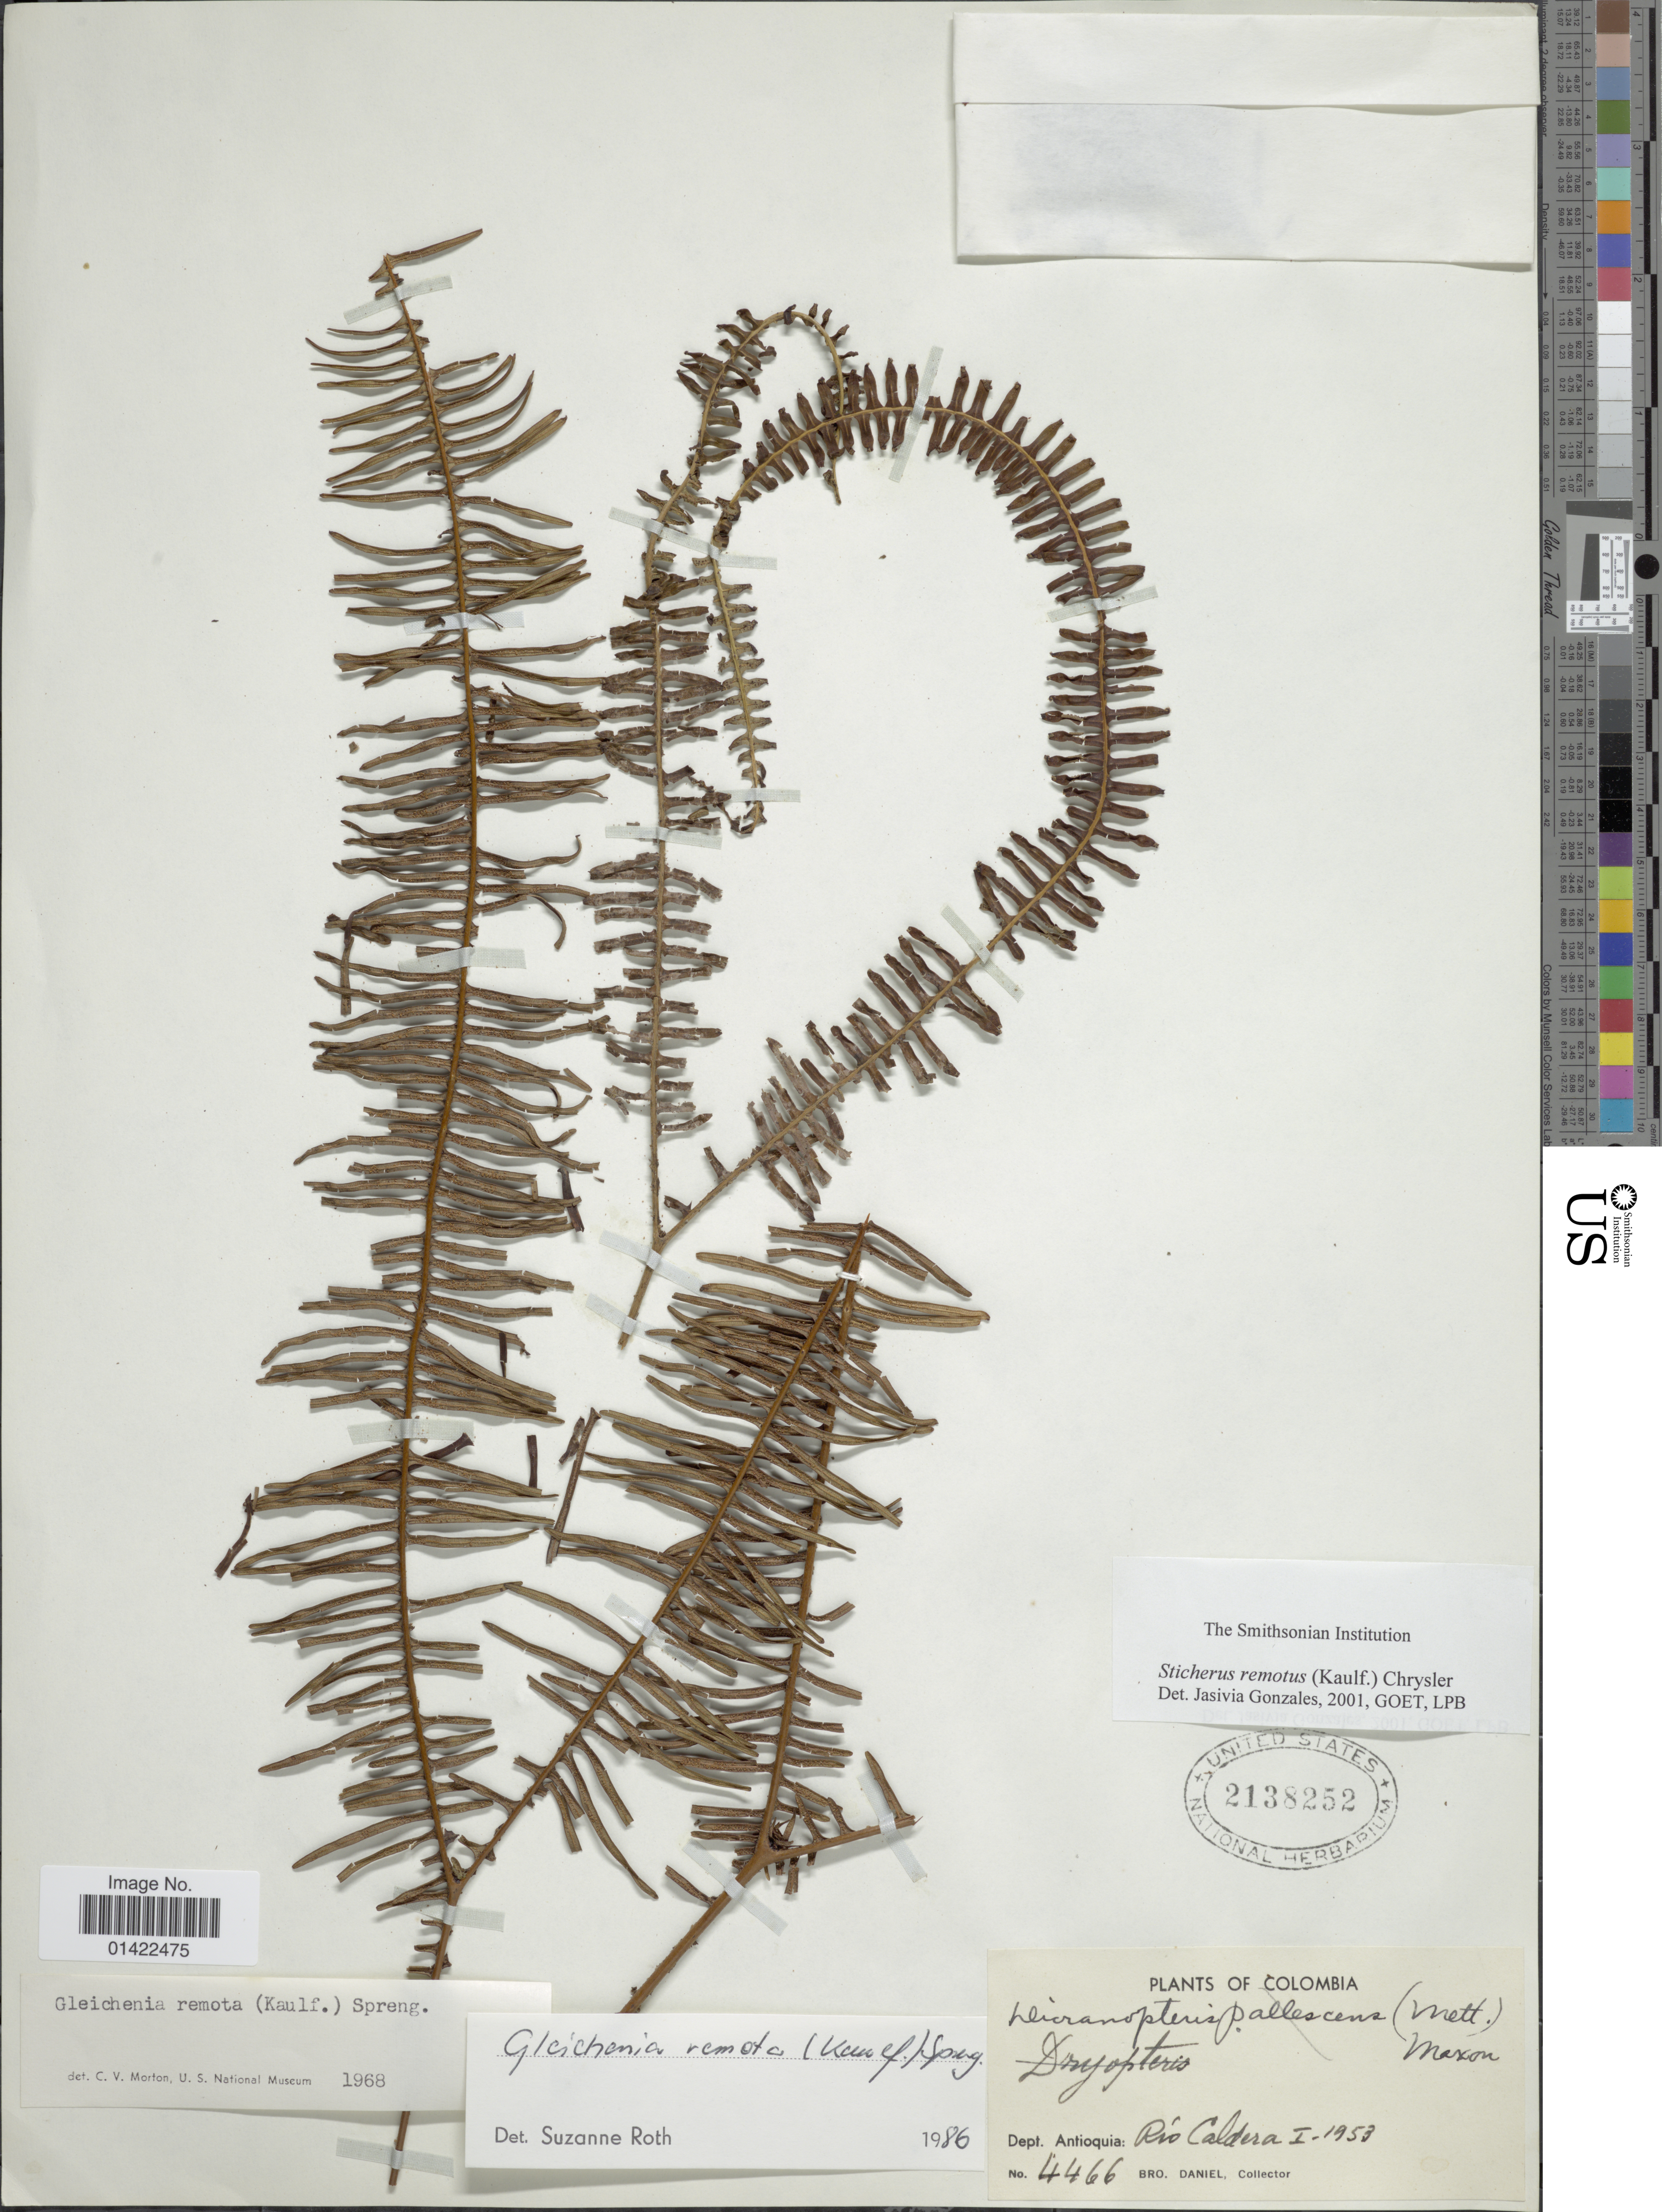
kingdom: Plantae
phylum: Tracheophyta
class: Polypodiopsida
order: Gleicheniales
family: Gleicheniaceae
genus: Sticherus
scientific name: Sticherus remotus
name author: (Kaulf.) Chrysler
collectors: Bro. Daniel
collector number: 4466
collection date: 1953-01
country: Colombia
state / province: Antioquia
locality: Río Caldera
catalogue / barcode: US 2138252